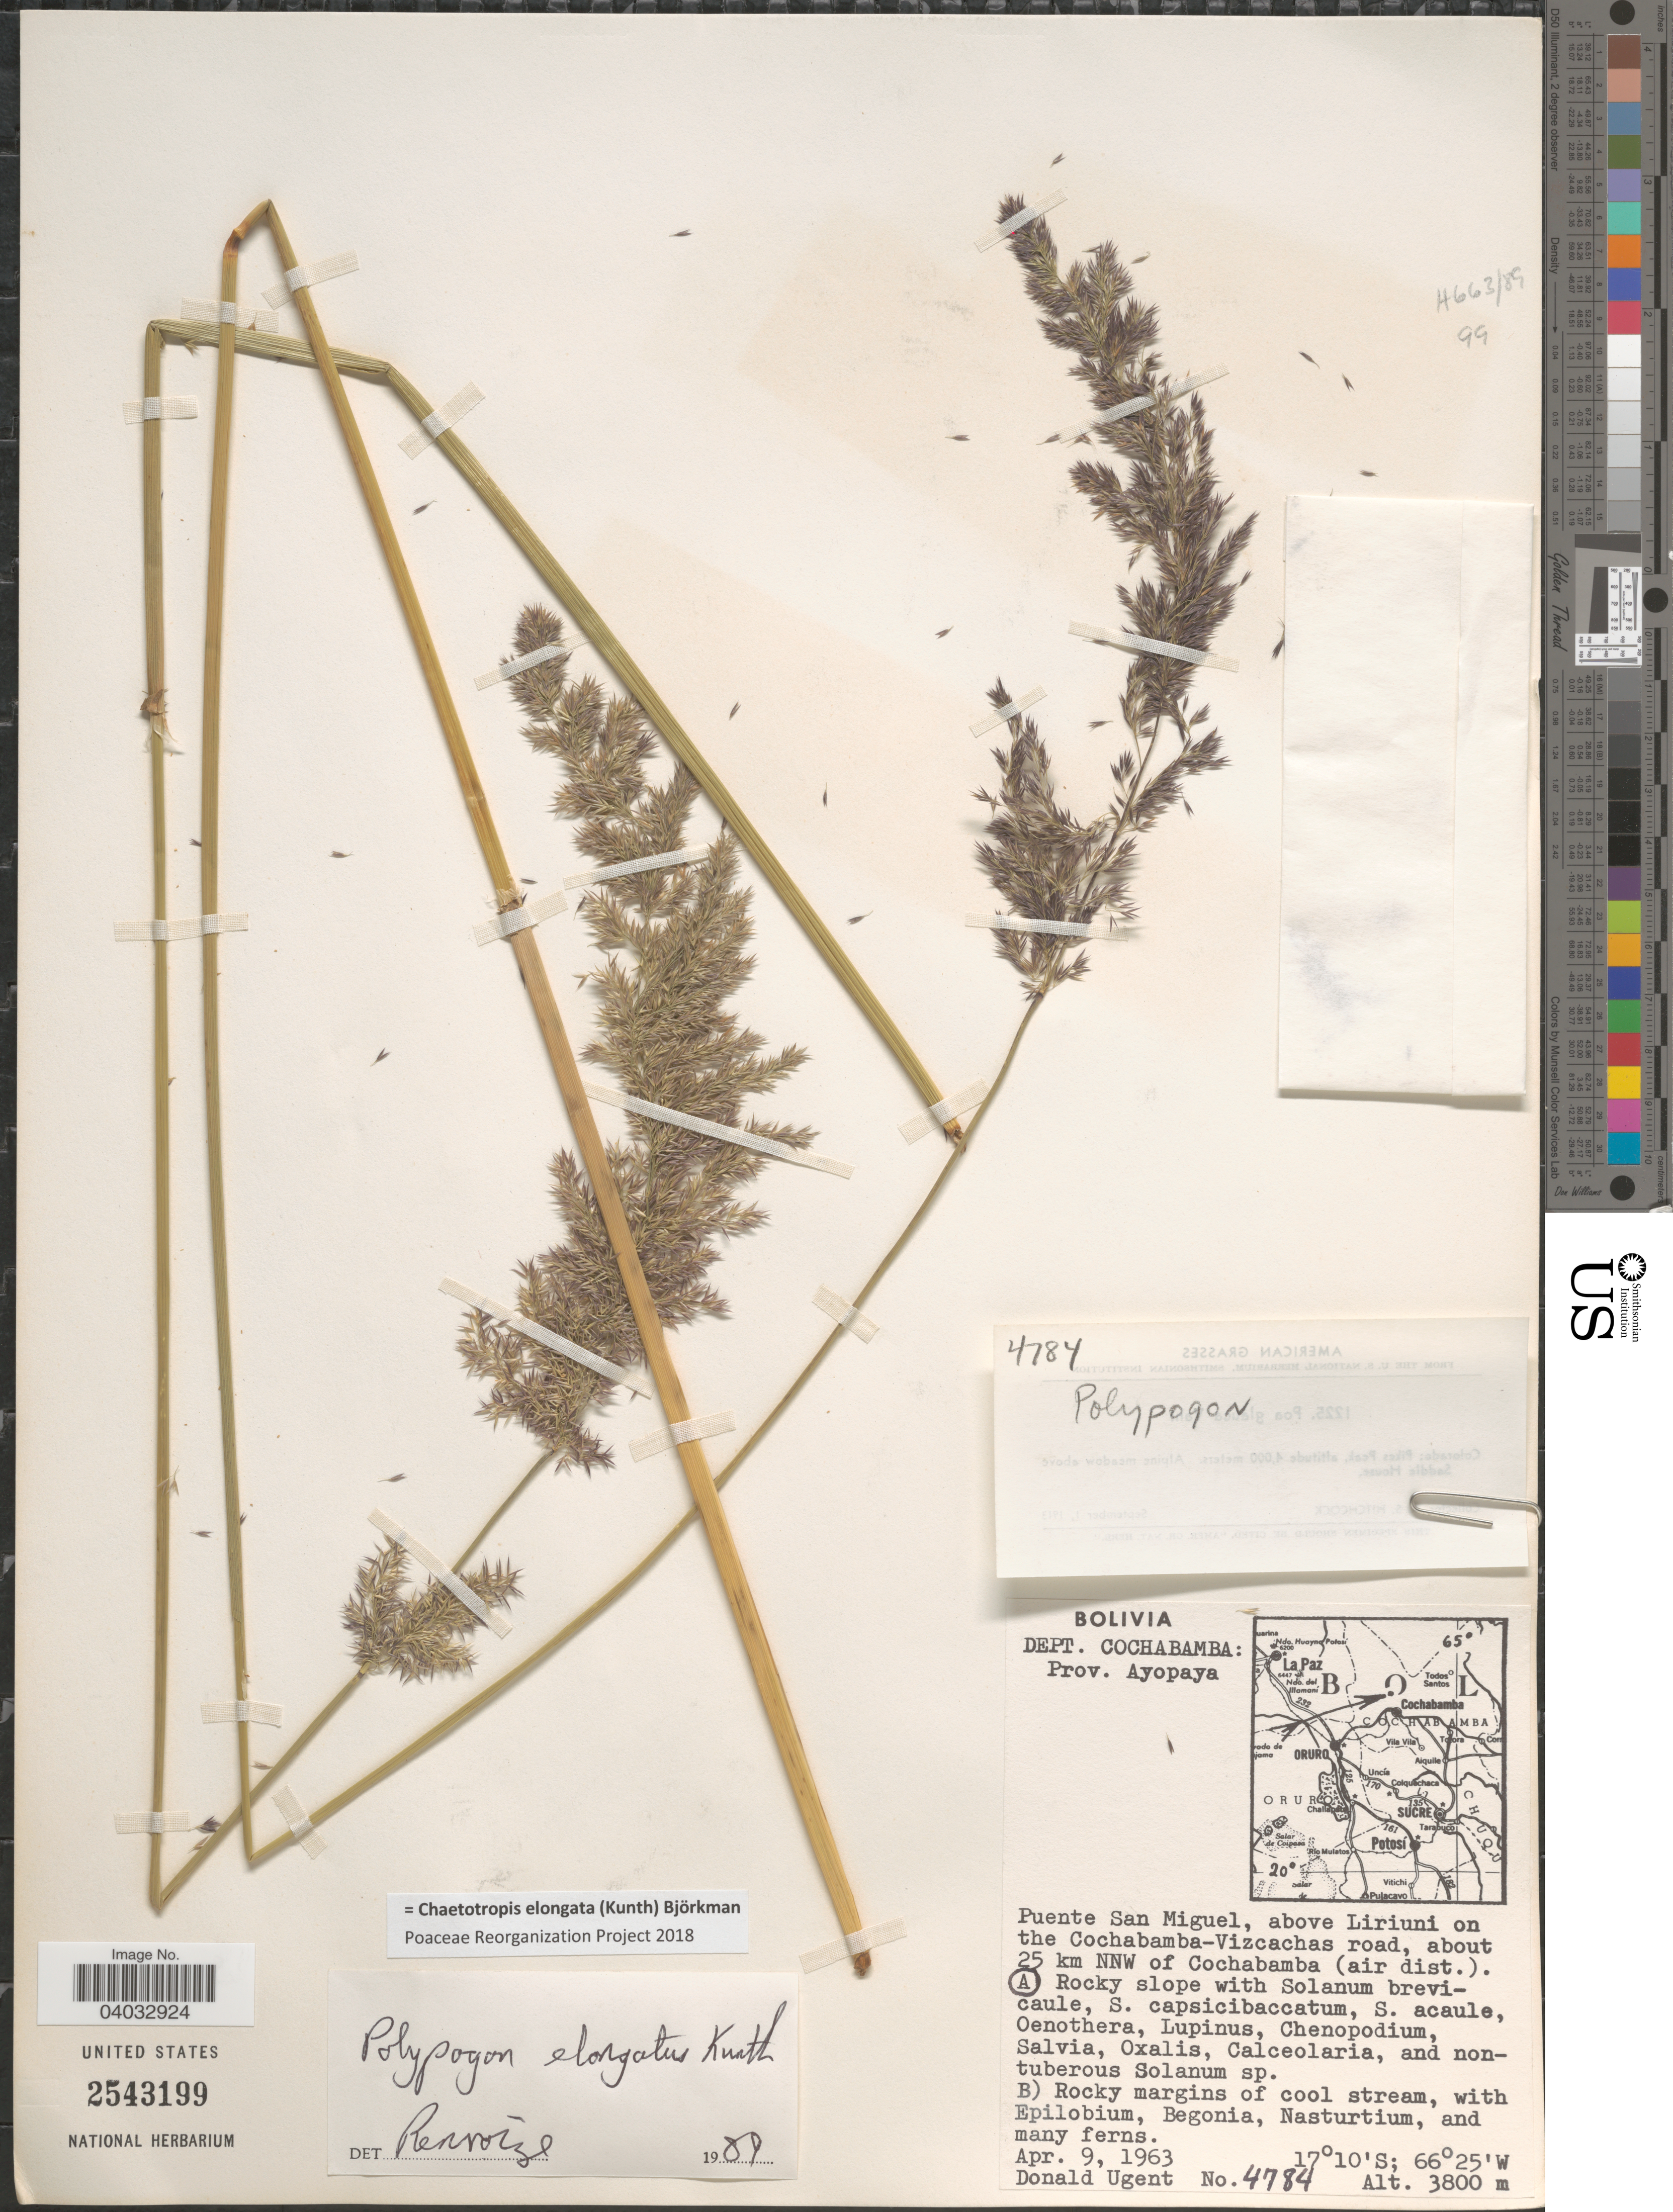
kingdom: Plantae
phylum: Tracheophyta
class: Liliopsida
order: Poales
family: Poaceae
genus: Chaetotropis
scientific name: Chaetotropis elongata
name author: (Kunth) Björkman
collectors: D. Ugent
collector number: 4784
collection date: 1963-04-09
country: Bolivia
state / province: Cochabamba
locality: Dept. Cochabamba: Prov. Ayopaya. Puente San Miguel, above Liriuni on the Cochabamba-Vizcachas road, about 25 km NNW of Cochabamba (air dist.).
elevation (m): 3800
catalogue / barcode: US 2543199